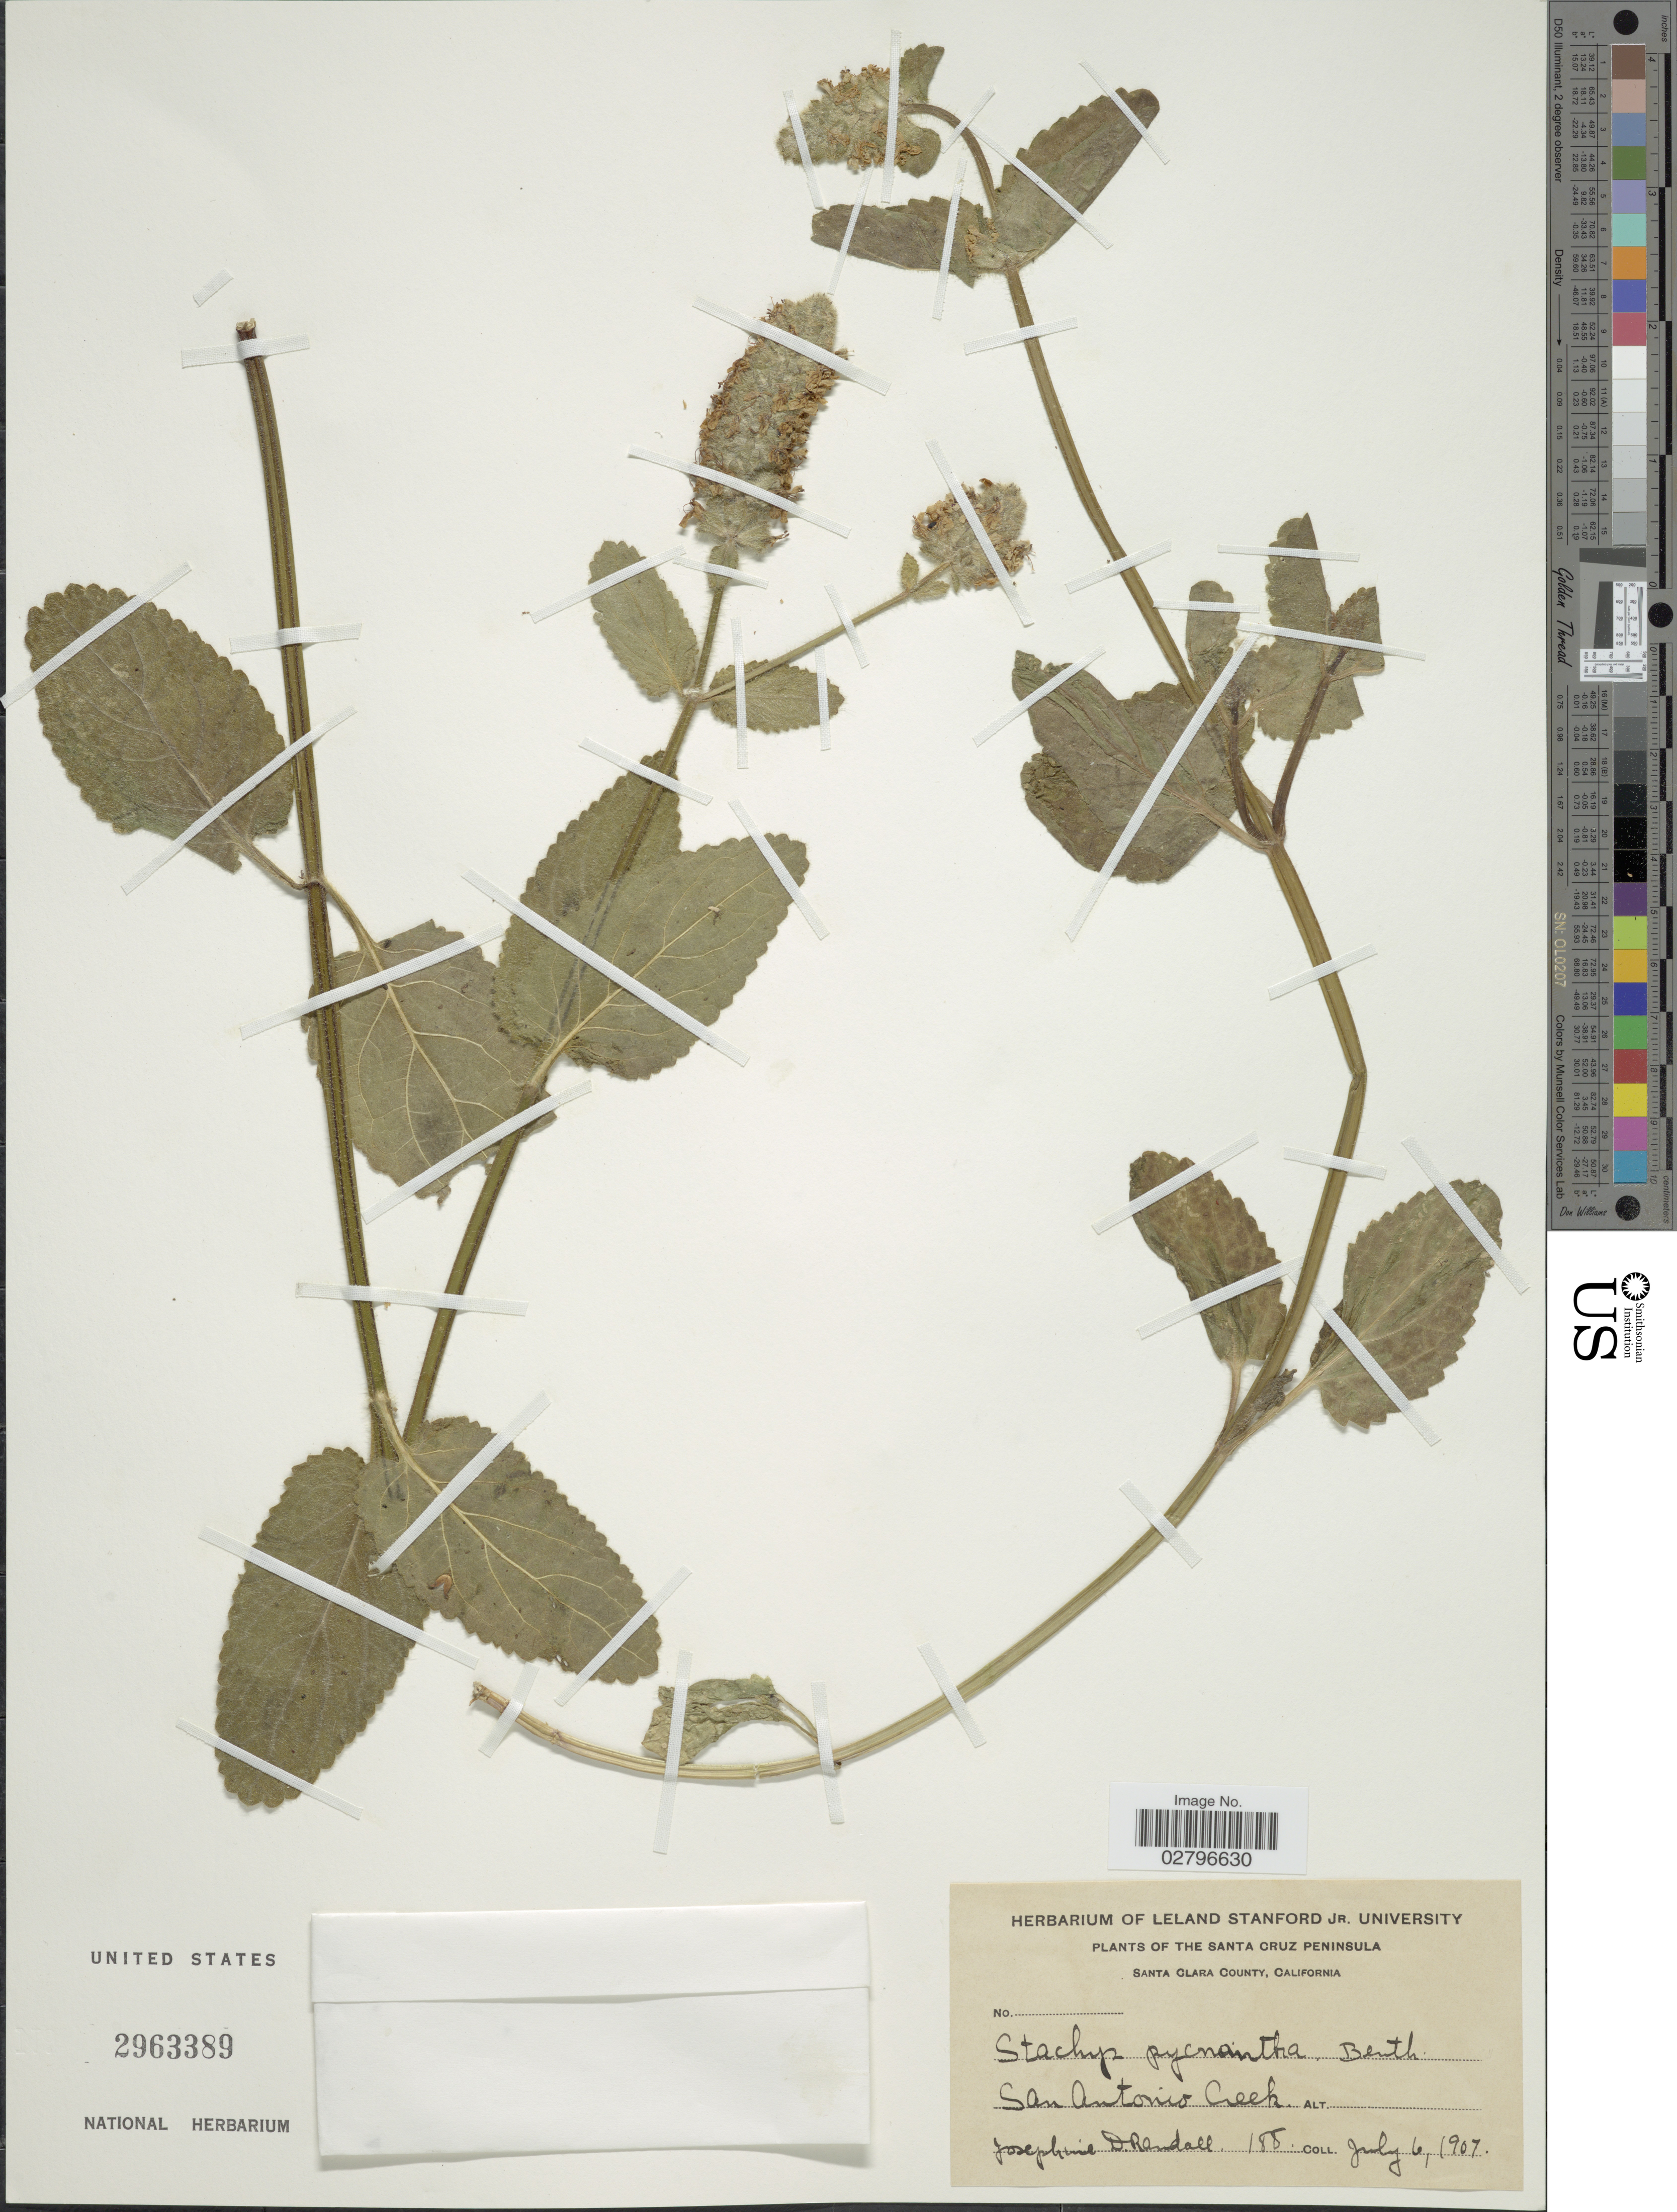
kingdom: Plantae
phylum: Tracheophyta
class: Magnoliopsida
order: Lamiales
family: Lamiaceae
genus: Stachys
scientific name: Stachys pycnantha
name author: Benth.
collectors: J. Randall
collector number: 188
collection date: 1907-07-06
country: United States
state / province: California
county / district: Santa Clara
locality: Santa Cruz Peninsula. Santa Clara County. San Antonio Creek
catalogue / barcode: US 2963389